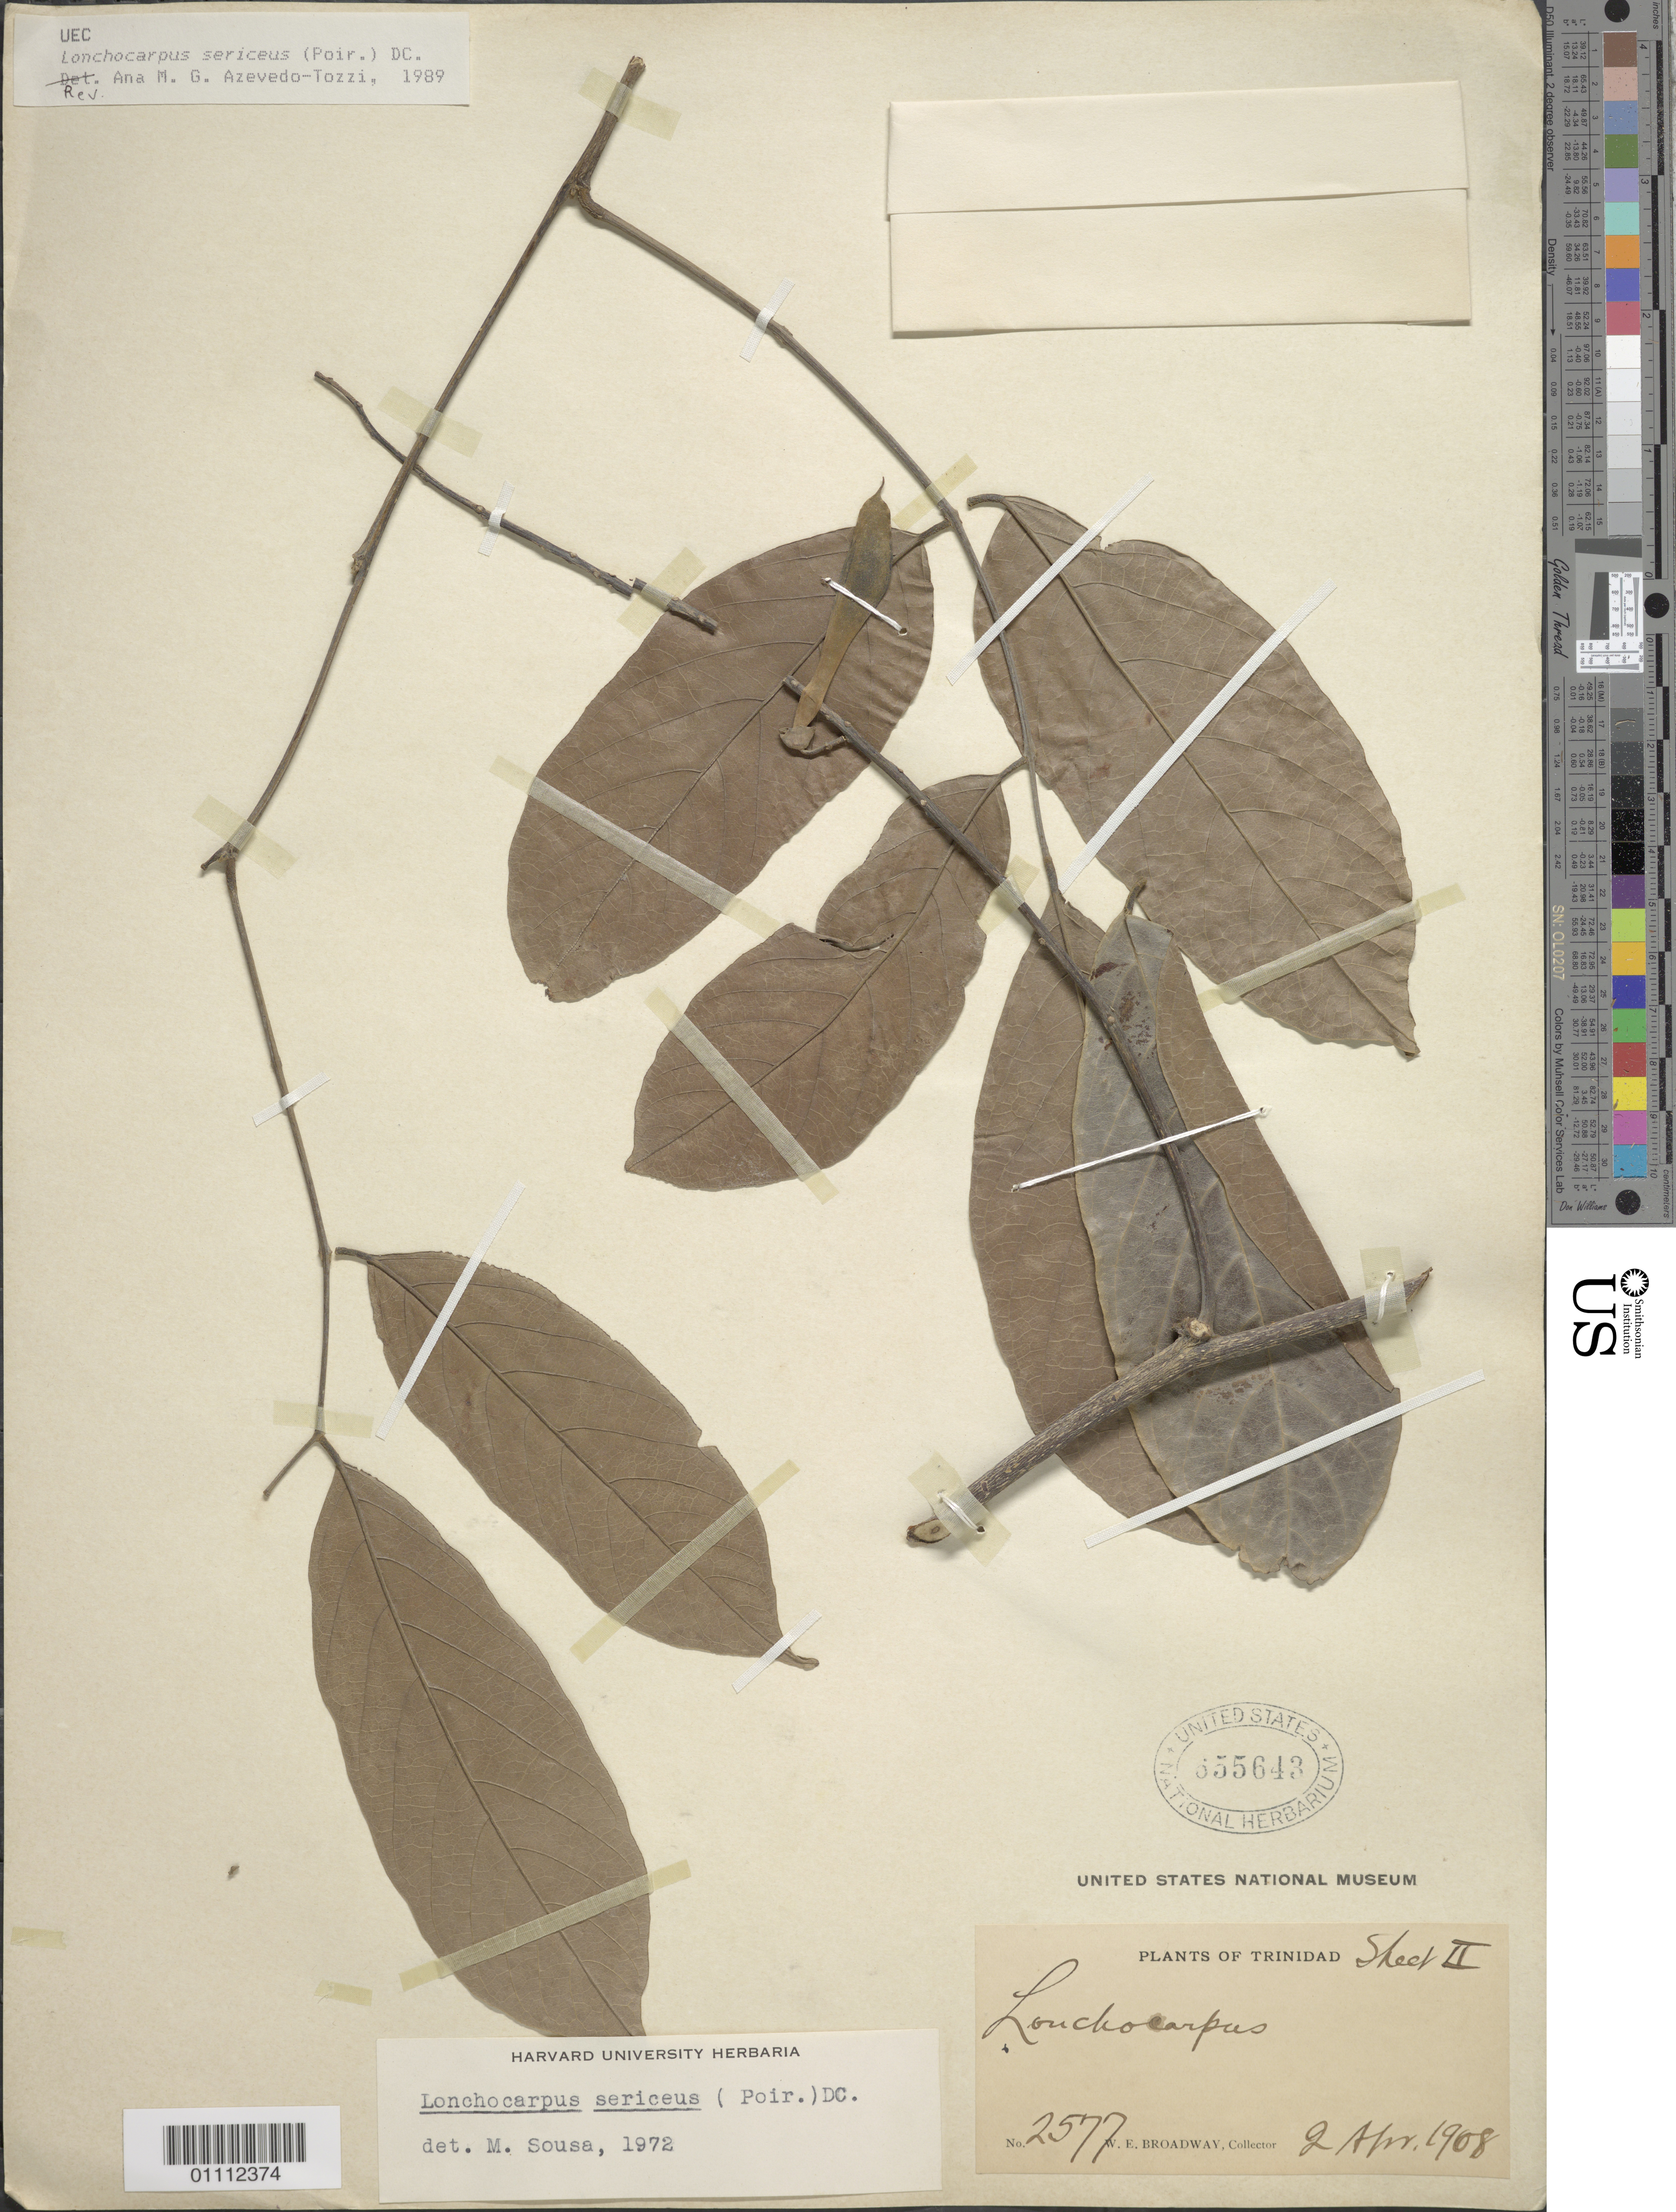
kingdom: Plantae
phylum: Tracheophyta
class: Magnoliopsida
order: Fabales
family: Fabaceae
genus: Lonchocarpus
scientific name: Lonchocarpus sericeus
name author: (Poir.) Kunth ex DC.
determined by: Azevedo Tozzi, A. M. G.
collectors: W. E. Broadway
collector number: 2577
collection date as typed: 02 Apr 1908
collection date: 1908-04-02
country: Trinidad and Tobago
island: Trinidad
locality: St. Clair, in front of the Anglican Bishop's new house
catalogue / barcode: US 655643